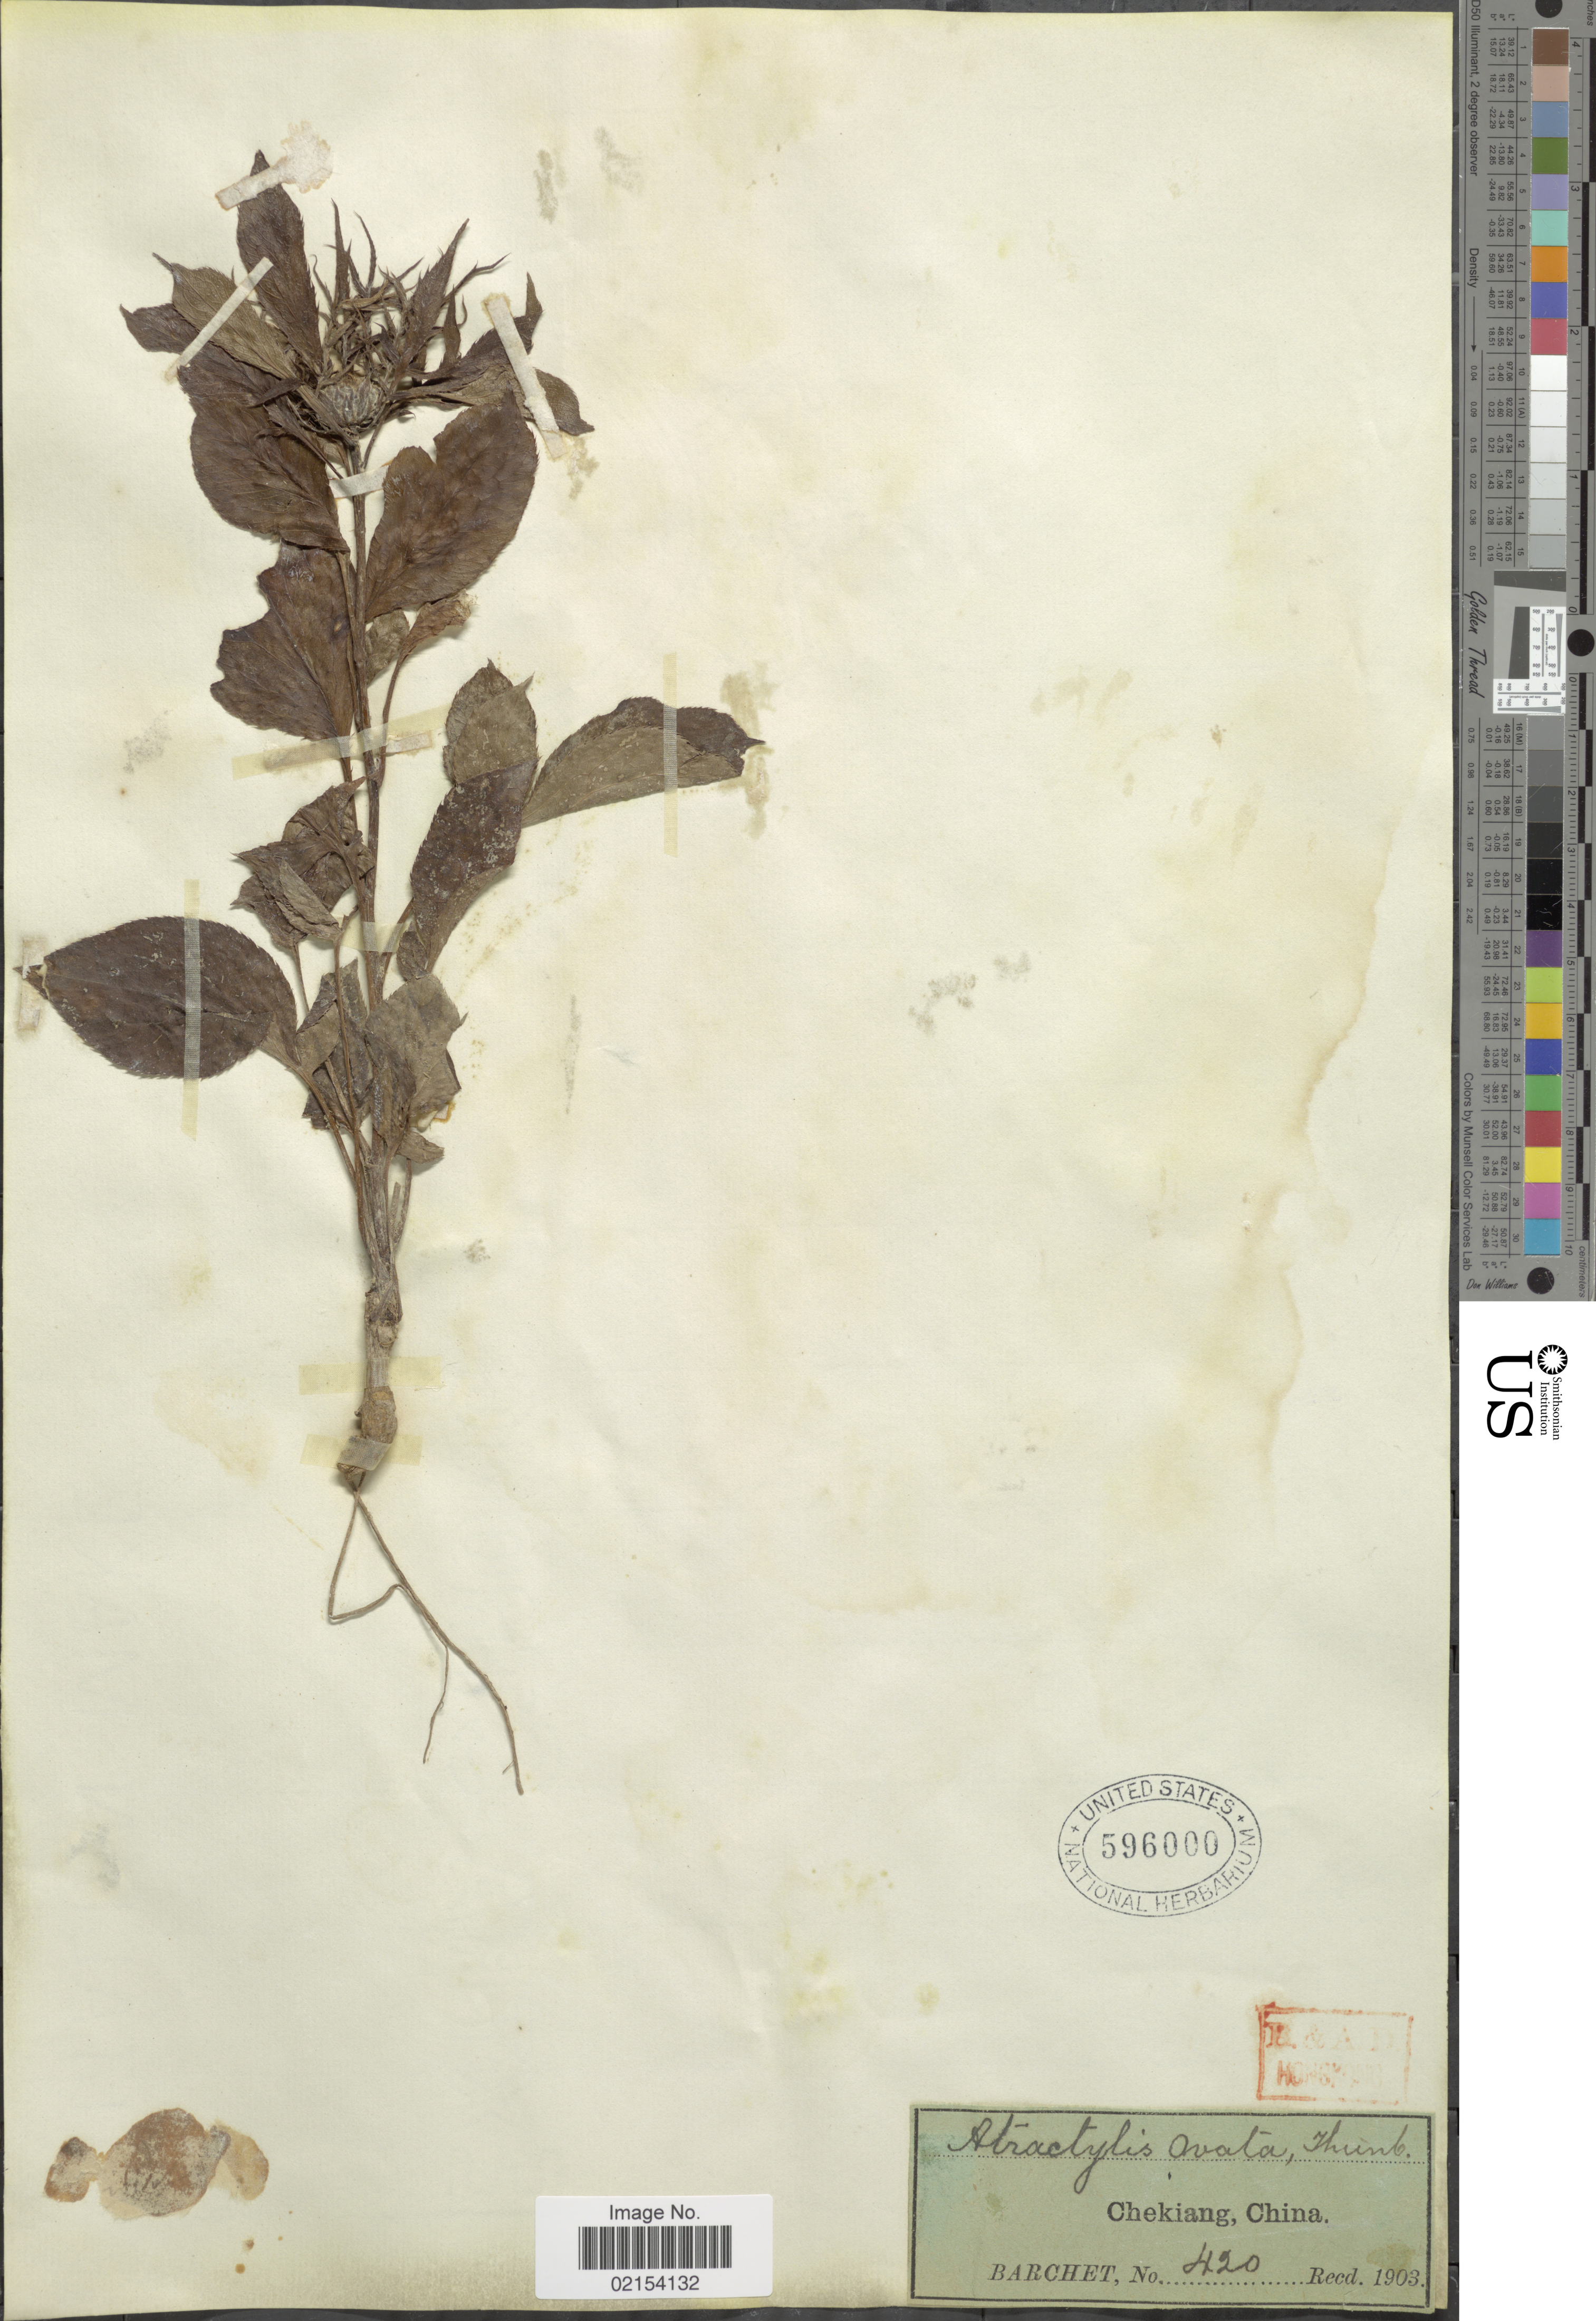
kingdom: Plantae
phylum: Tracheophyta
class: Magnoliopsida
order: Asterales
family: Asteraceae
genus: Atractylodes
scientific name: Atractylodes ovata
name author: (Thunb.) DC.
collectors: Barchet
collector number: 420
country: China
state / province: Zhejiang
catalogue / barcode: US 596000